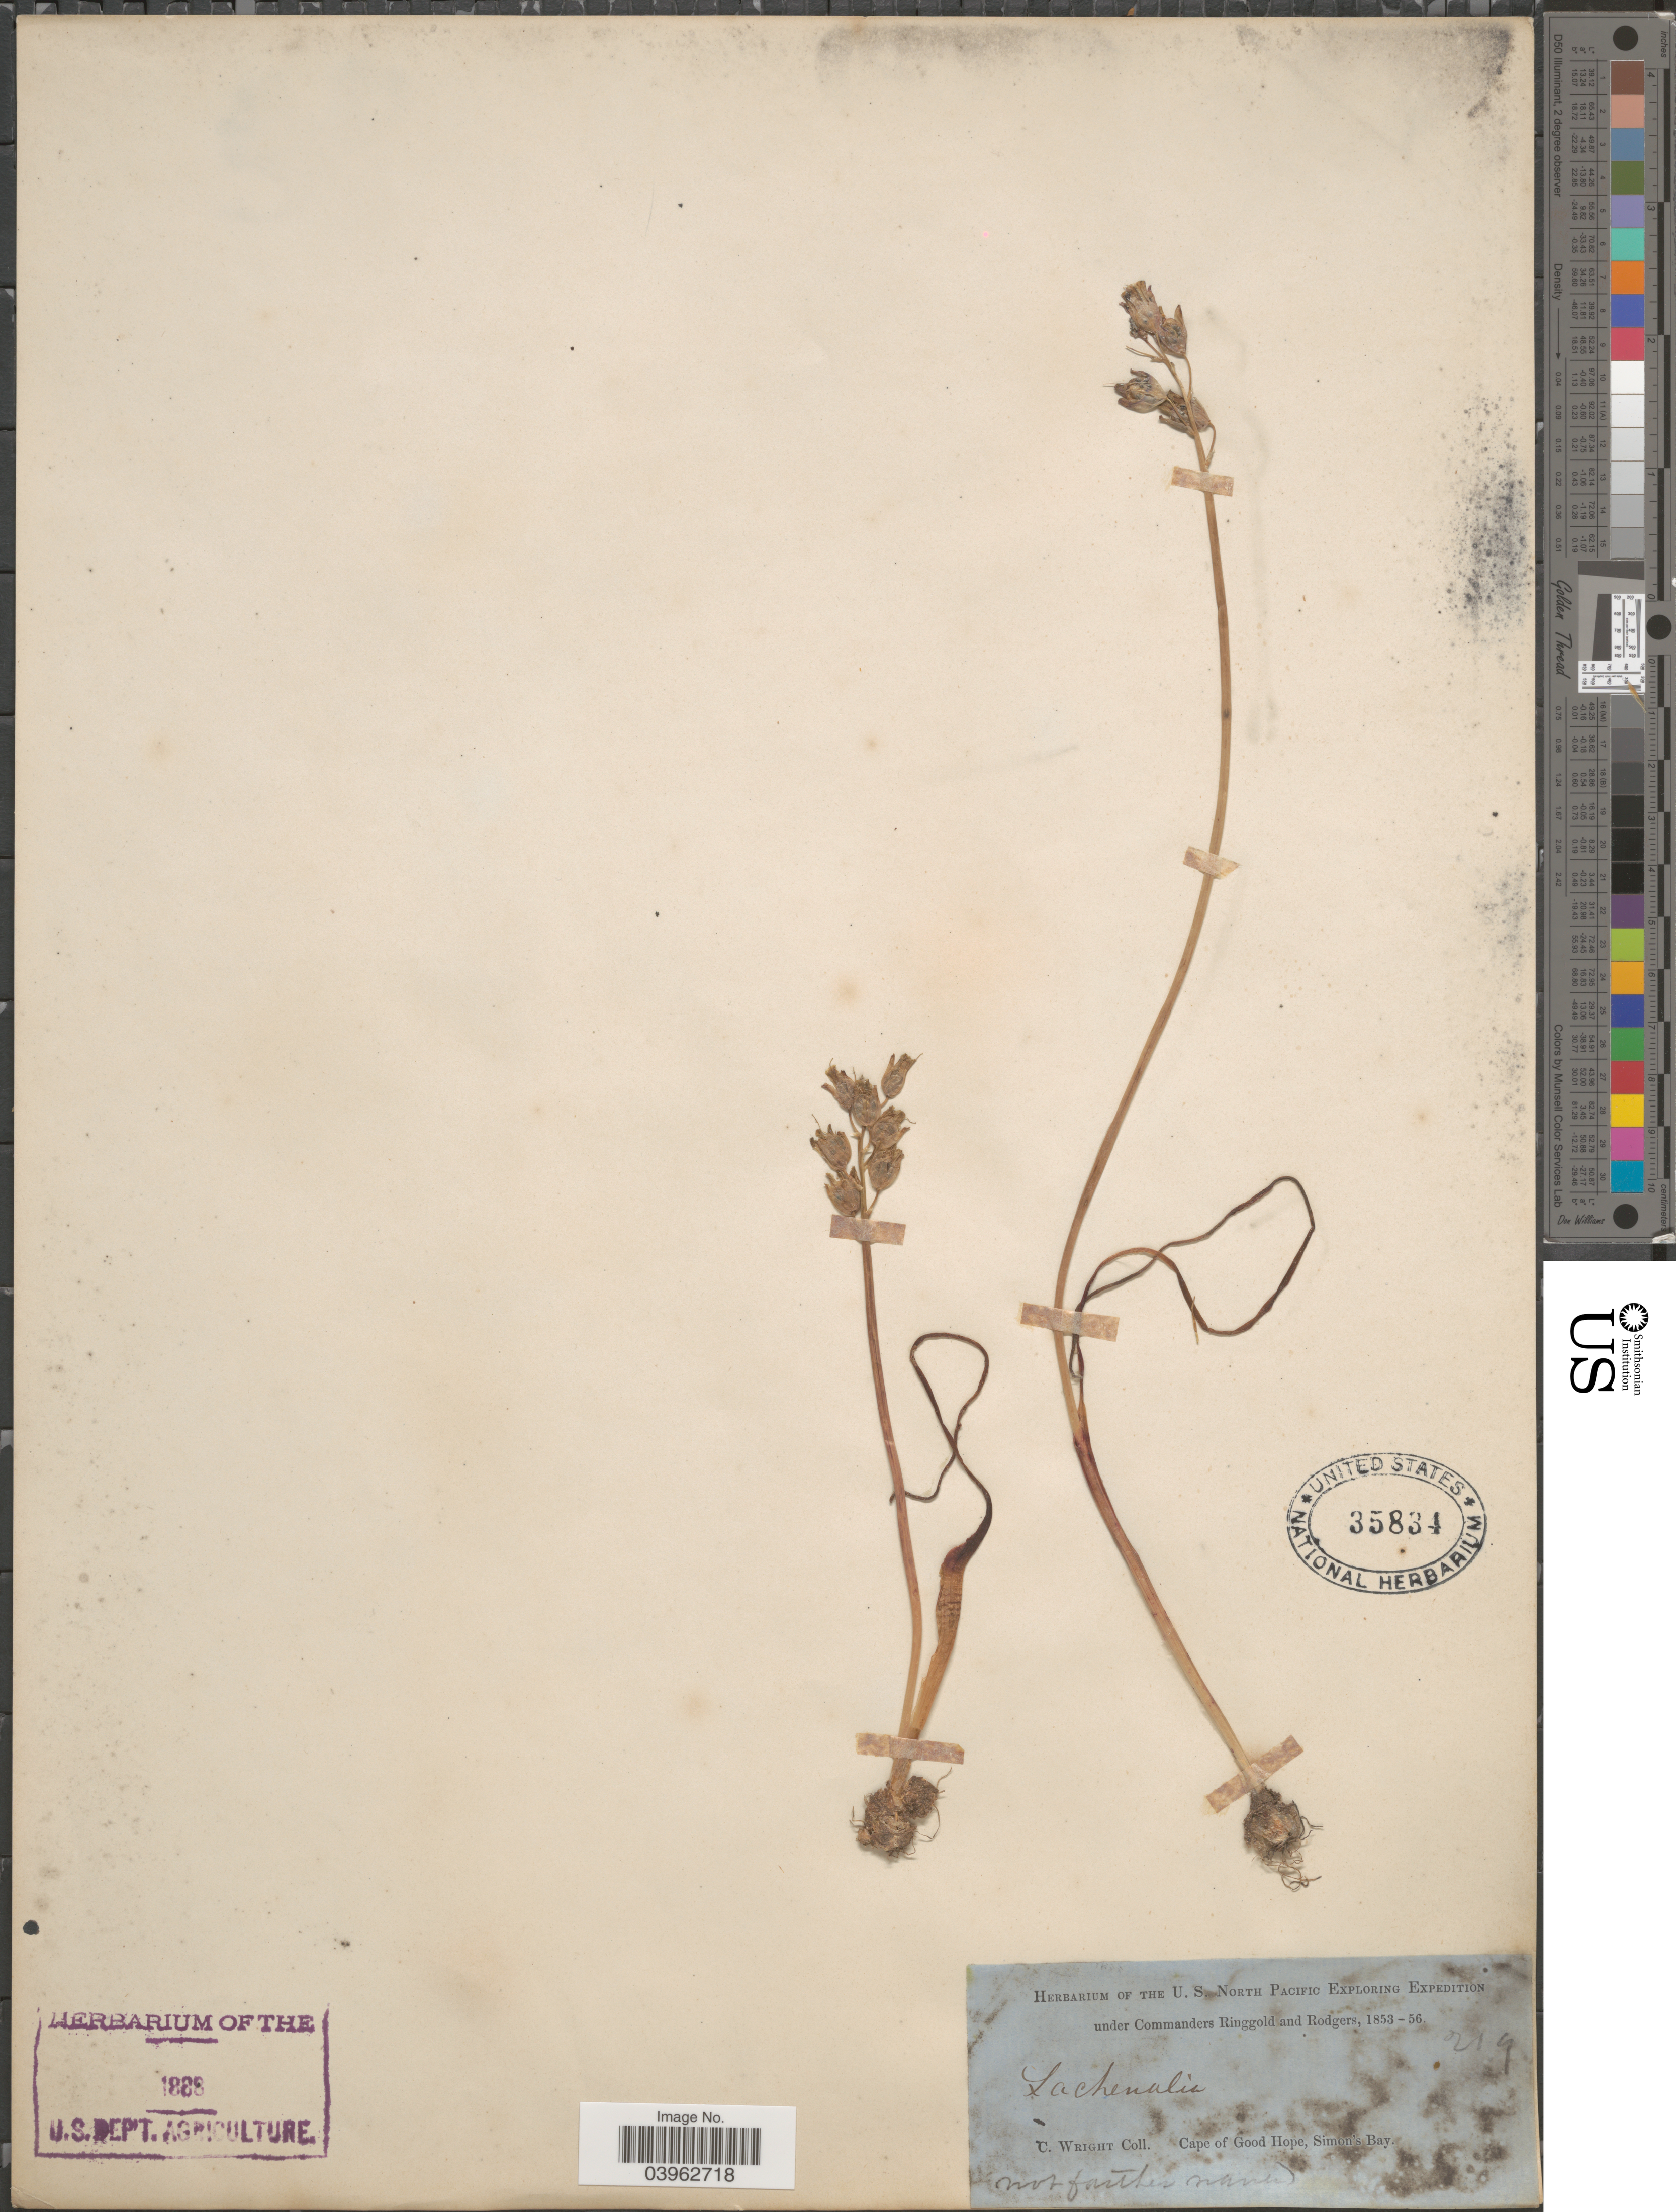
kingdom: Plantae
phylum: Tracheophyta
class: Liliopsida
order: Asparagales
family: Asparagaceae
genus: Lachenalia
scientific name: Lachenalia sp.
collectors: C. Wright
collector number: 219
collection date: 1853/1856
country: South Africa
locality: Cape of Good Hope, Simon's Bay.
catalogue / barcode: US 35834